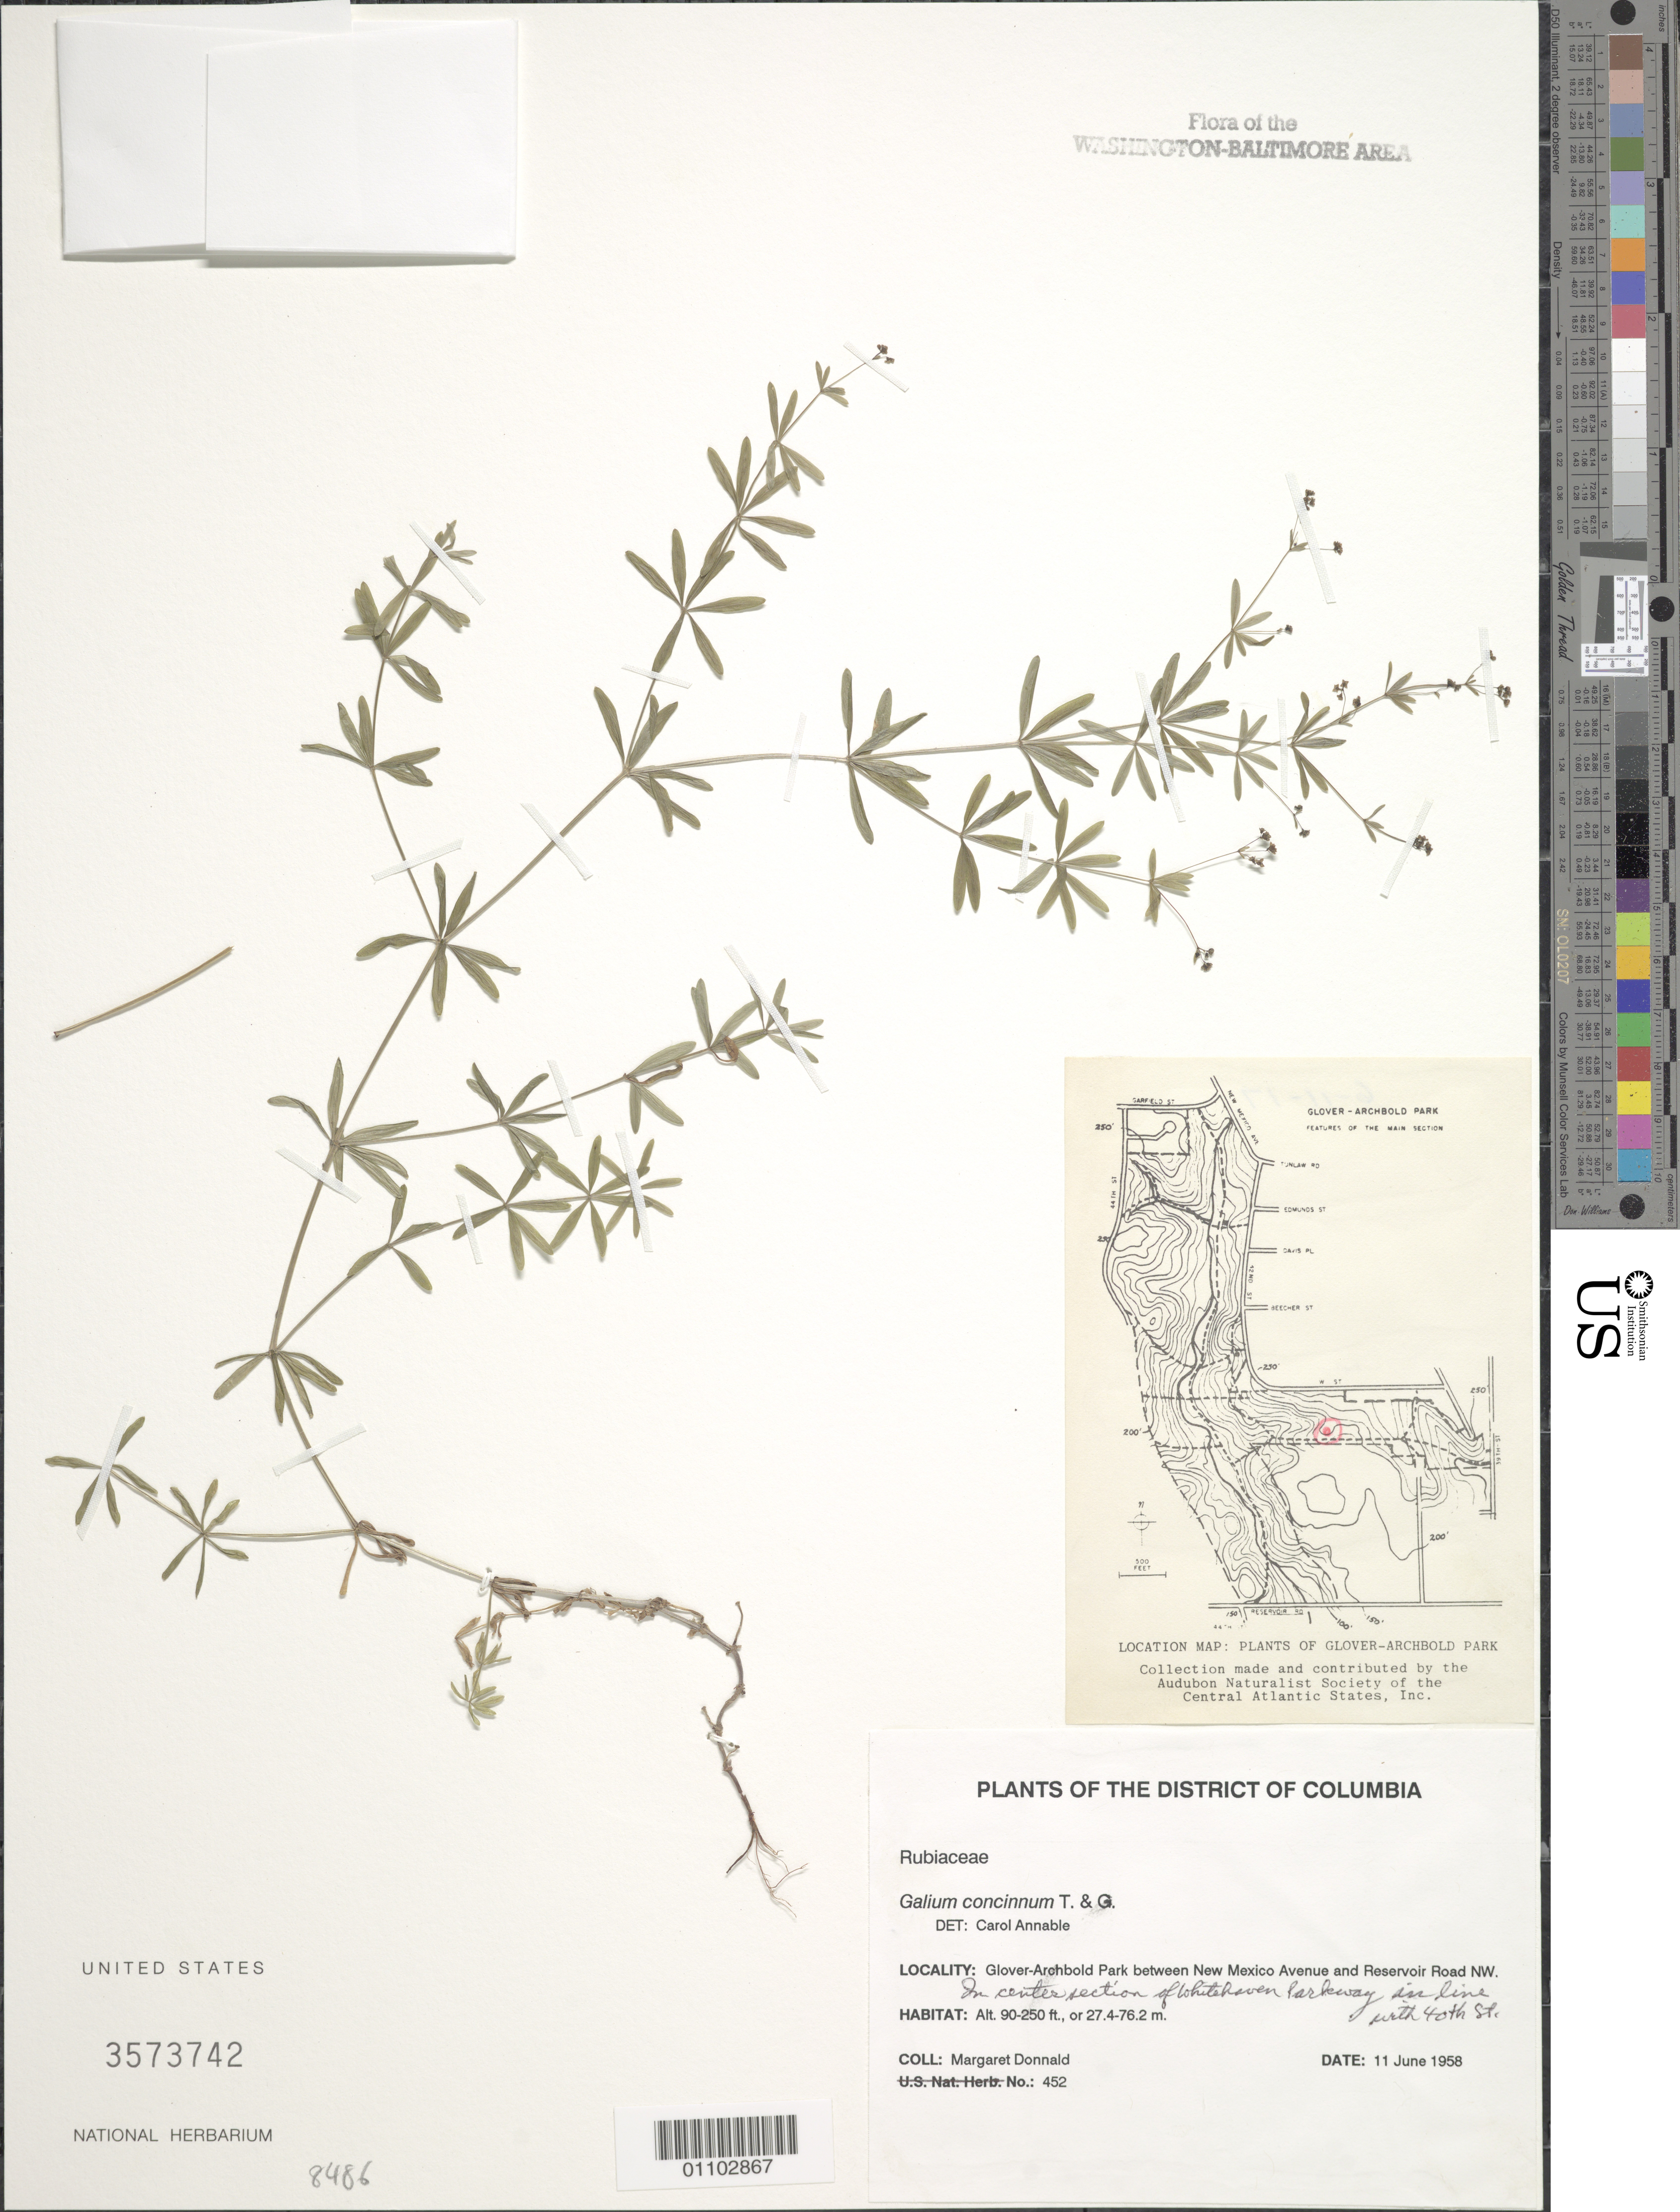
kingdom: Plantae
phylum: Tracheophyta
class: Magnoliopsida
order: Gentianales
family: Rubiaceae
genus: Galium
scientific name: Galium concinnum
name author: Torr. & A. Gray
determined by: Annable, C. R.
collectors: M. Donnald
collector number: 452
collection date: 1958-06-11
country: United States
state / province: District of Columbia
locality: Glover-Archbold Park between New Mexico Avenue and Reservoir Road NW., in center section of Whitehaven Parkway in line with 40th St.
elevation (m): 27.4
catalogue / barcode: US 3573742